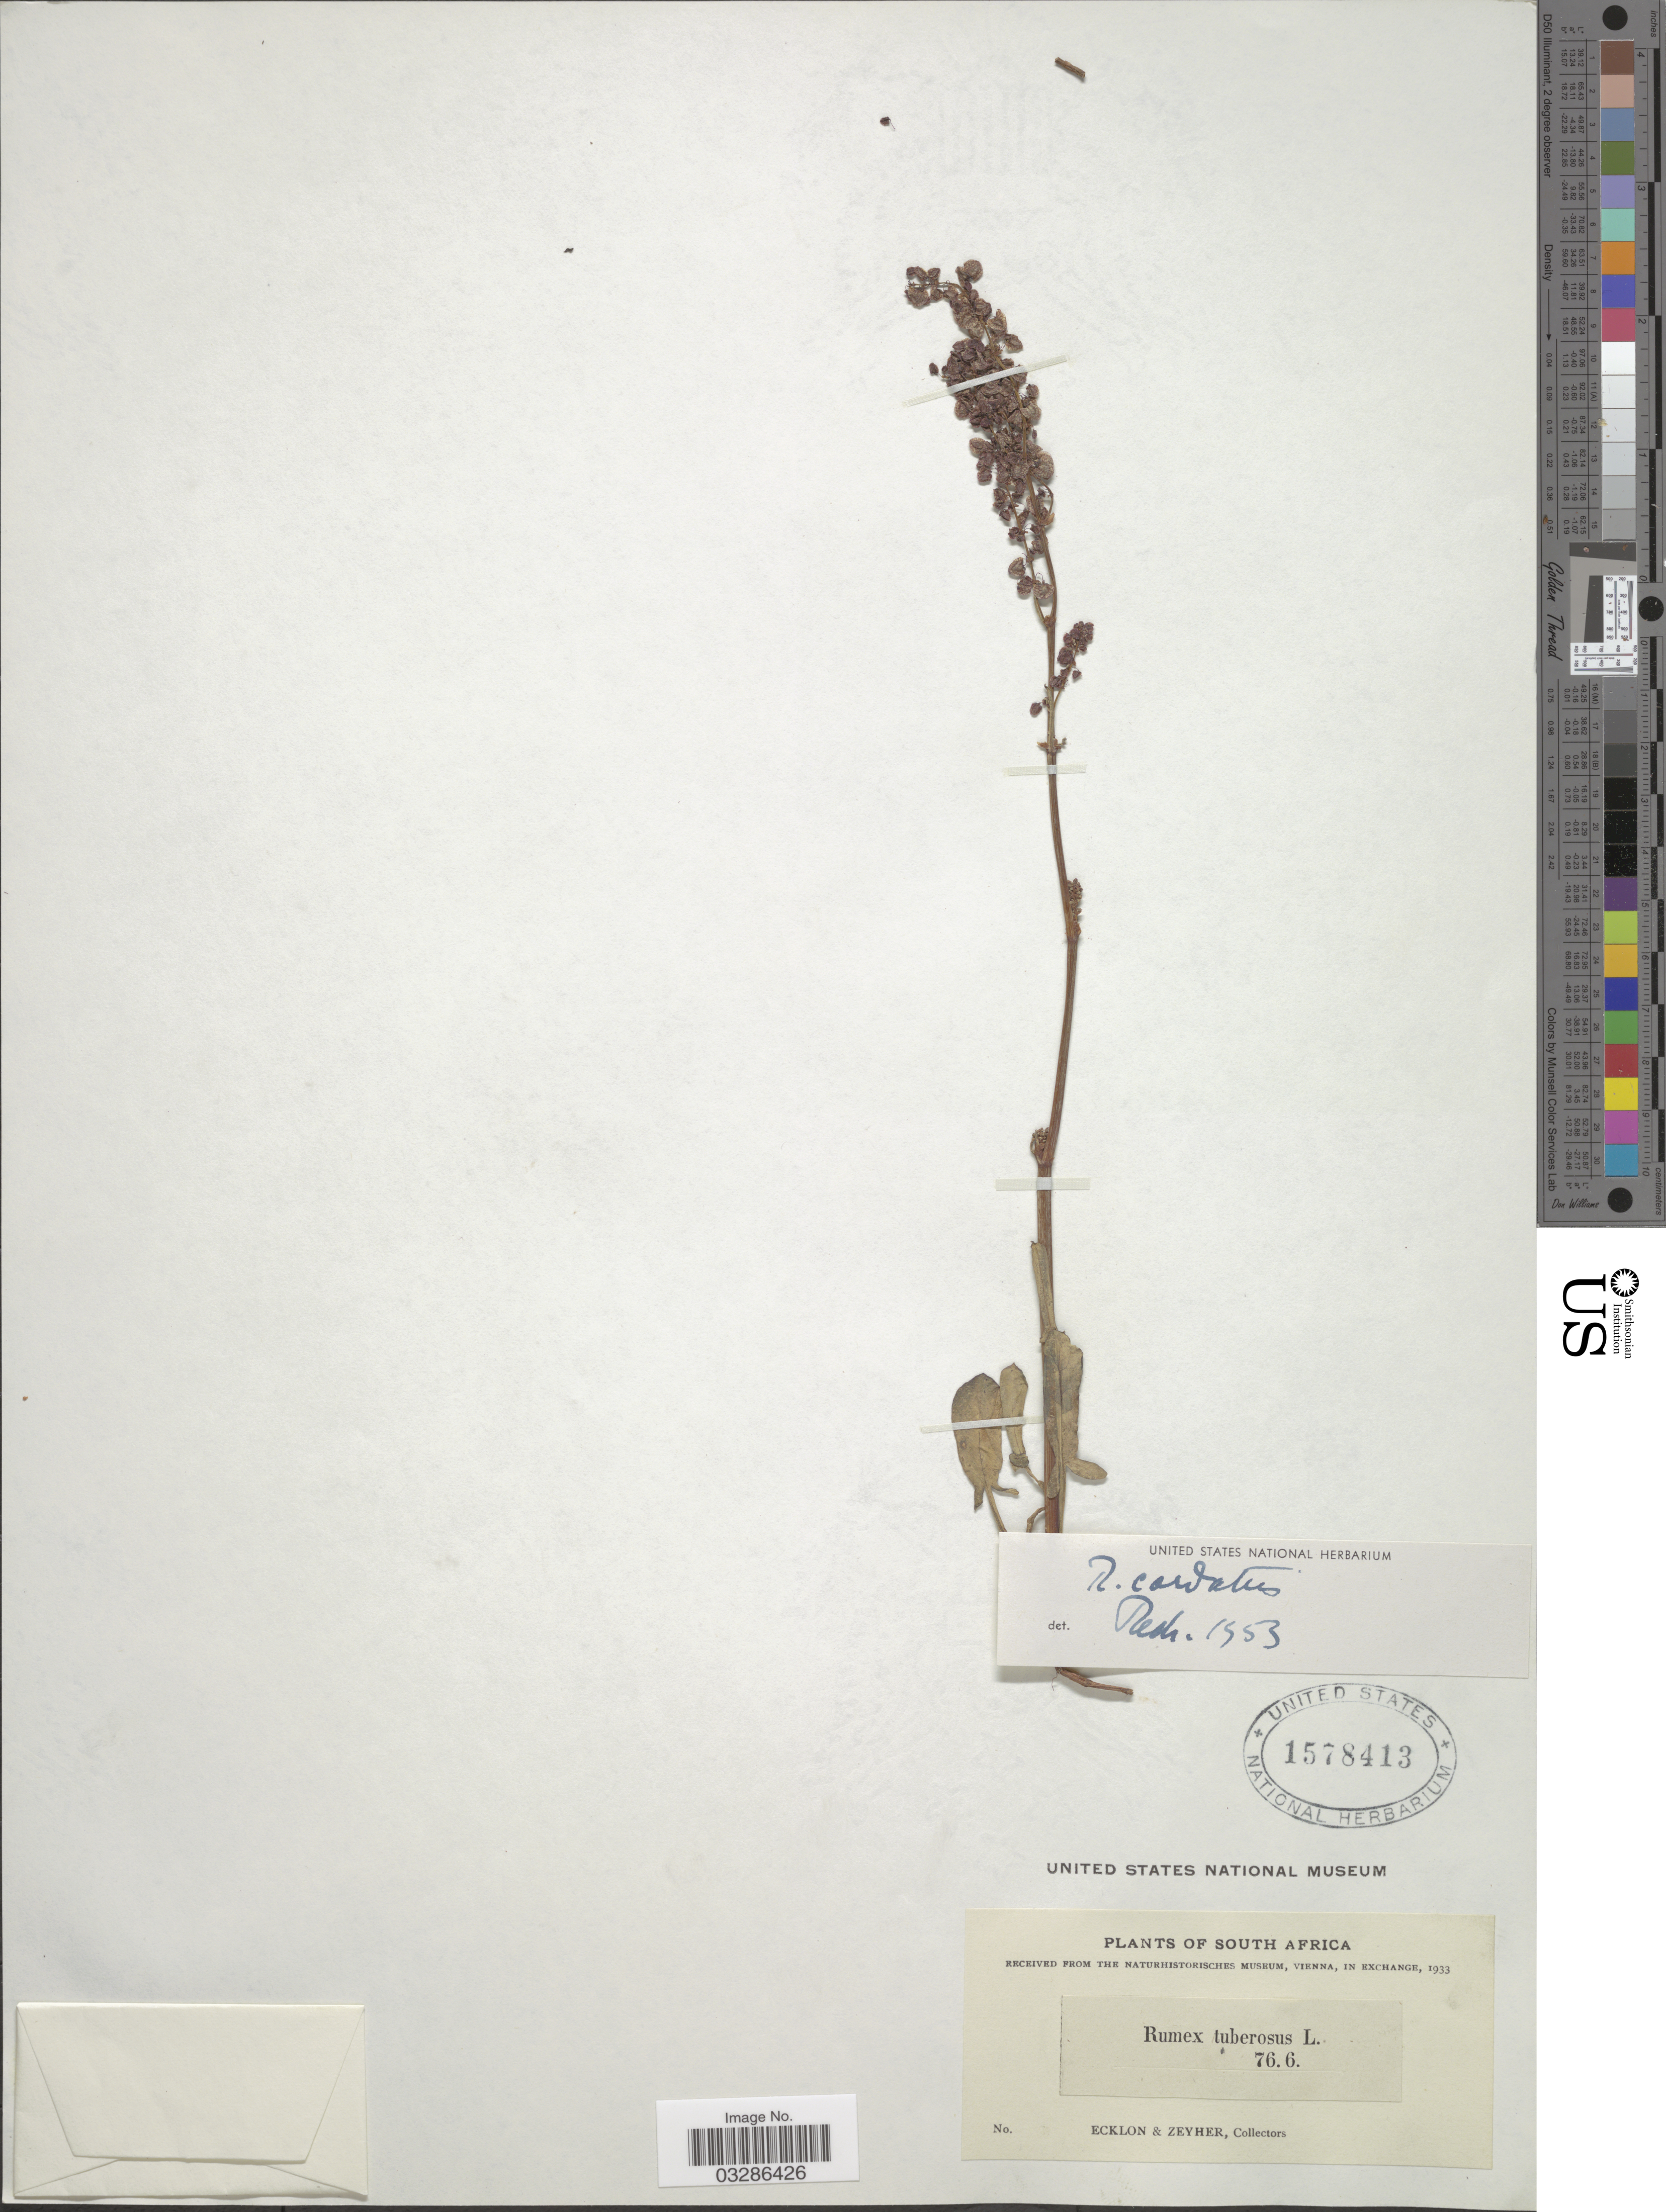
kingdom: Plantae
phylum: Tracheophyta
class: Magnoliopsida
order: Caryophyllales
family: Polygonaceae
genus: Rumex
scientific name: Rumex cordatus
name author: Poir.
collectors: -. Ecklon & -. Zeyher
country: South Africa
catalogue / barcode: US 1578413